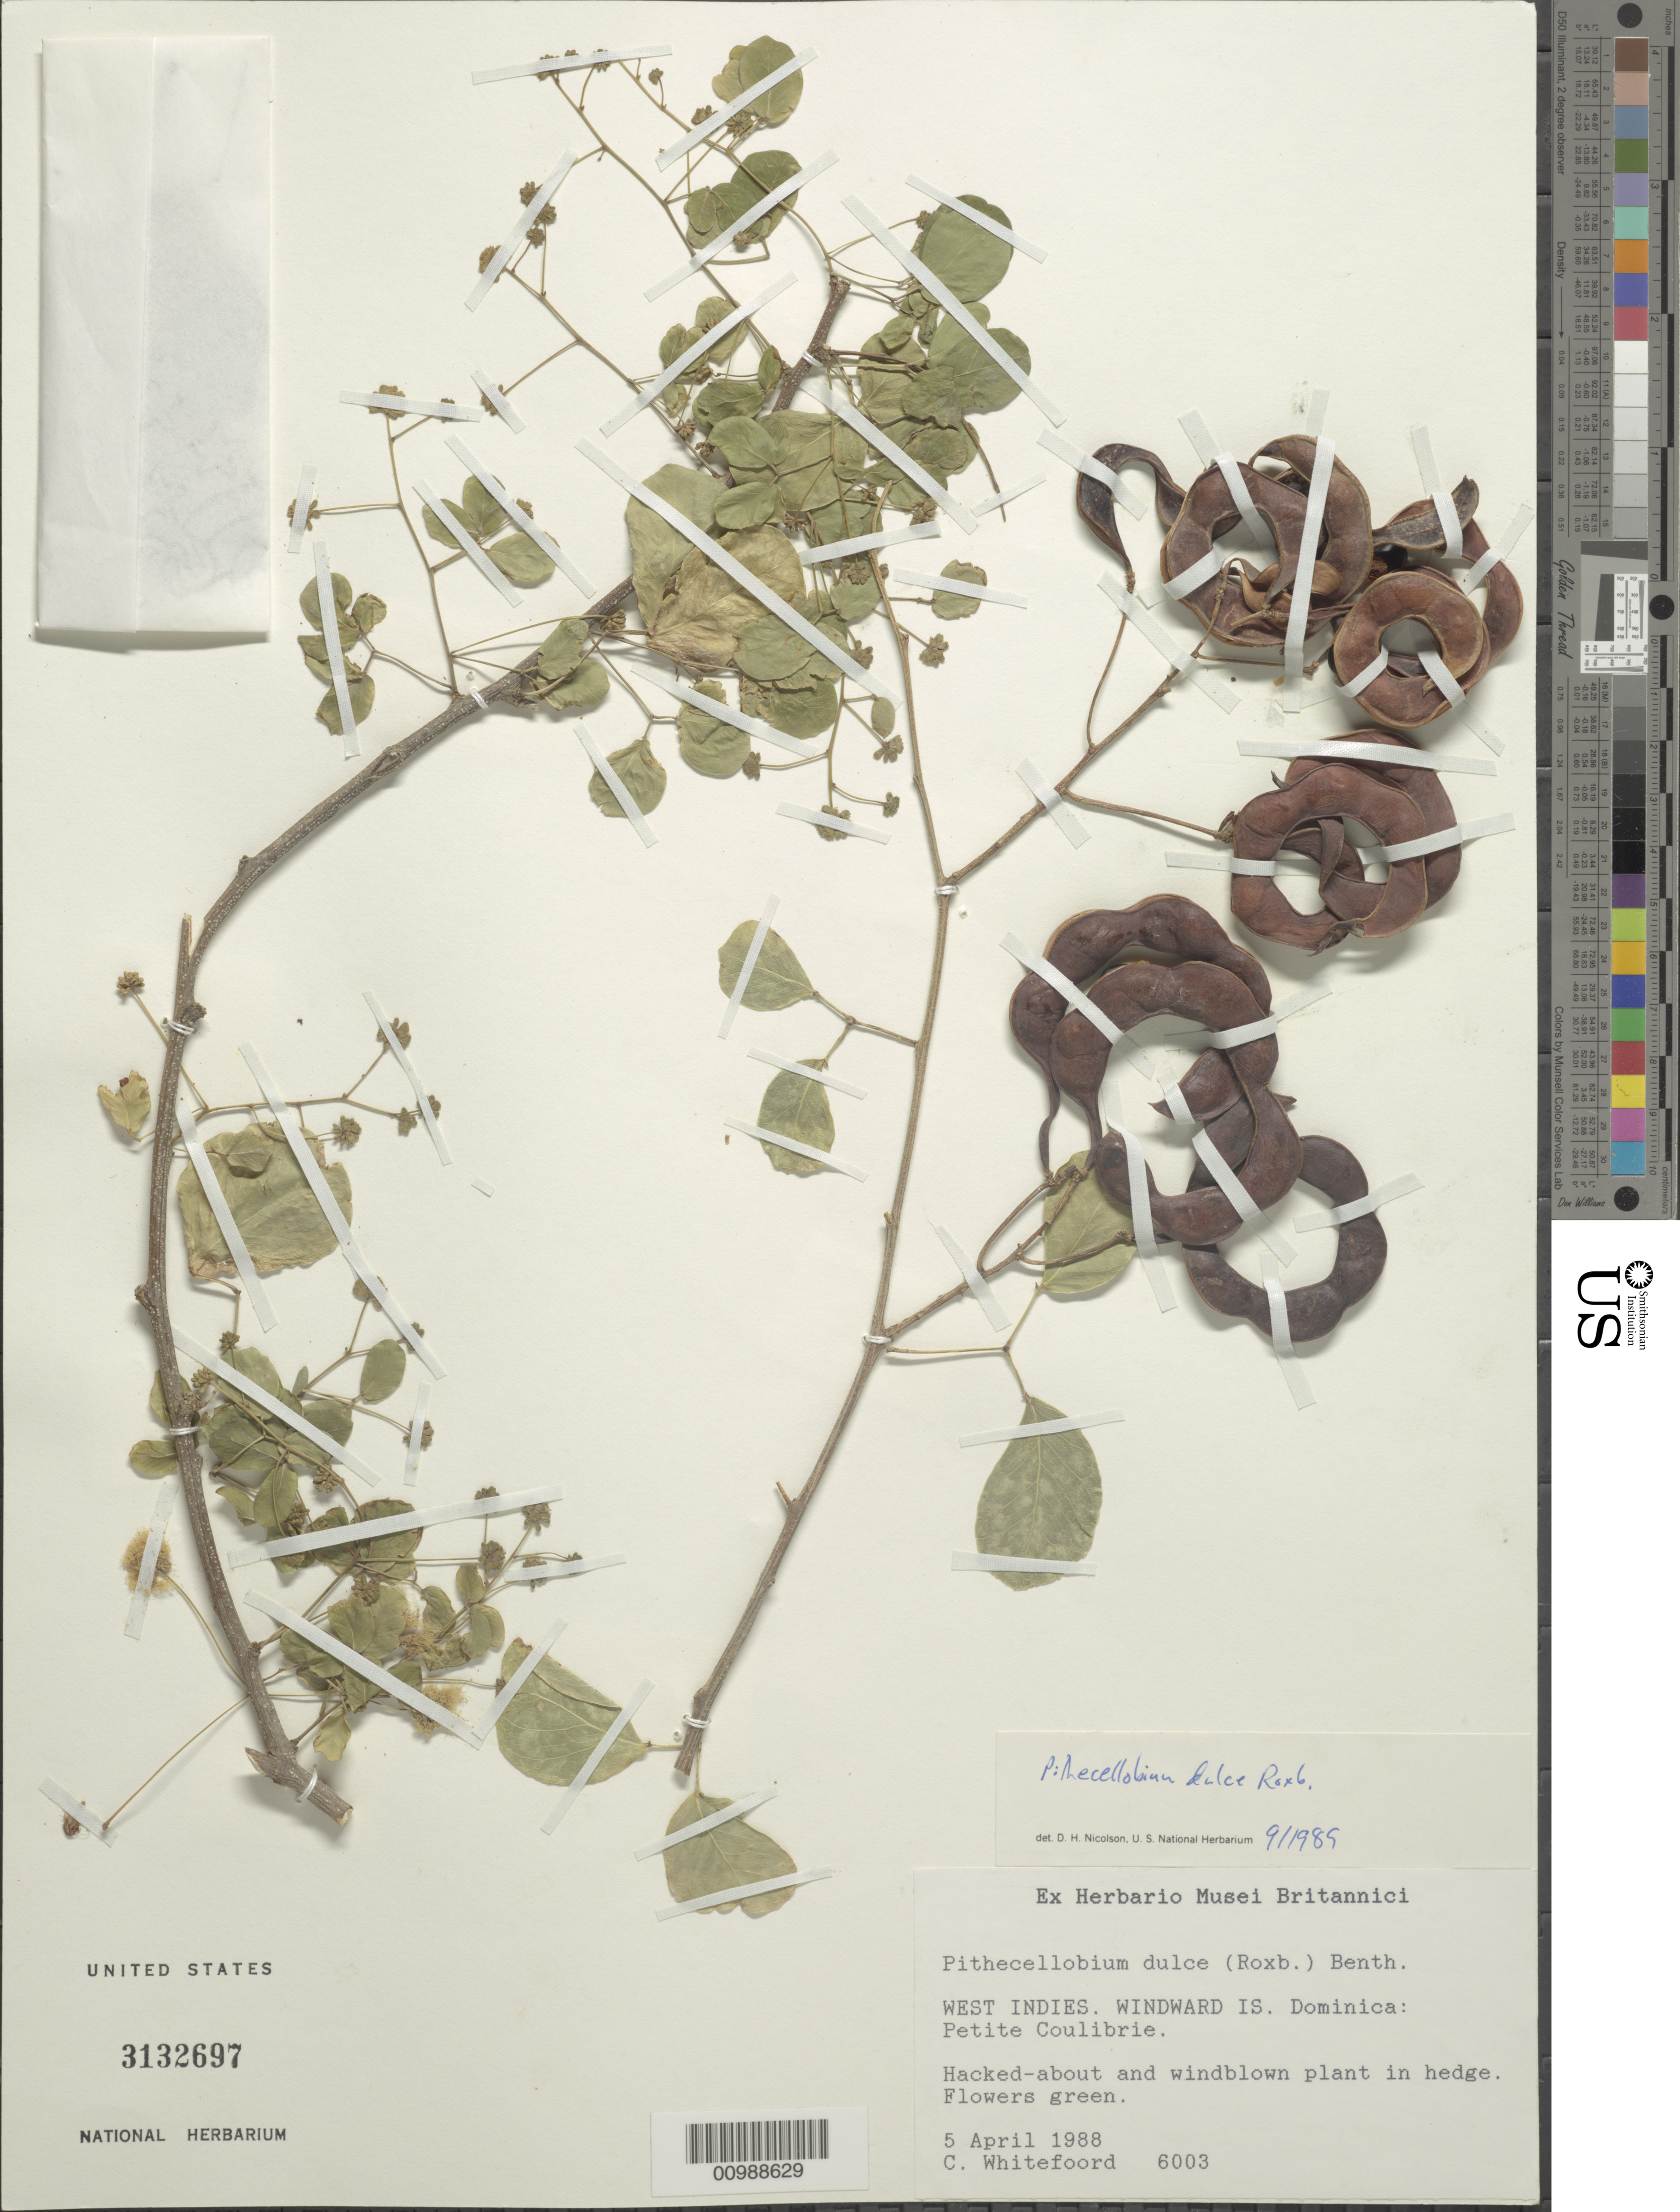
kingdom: Plantae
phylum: Tracheophyta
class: Magnoliopsida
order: Fabales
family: Fabaceae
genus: Pithecellobium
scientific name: Pithecellobium dulce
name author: (Roxb.) Benth.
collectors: C. Whitefoord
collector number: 6003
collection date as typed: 05 Apr 1988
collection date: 1988-04-05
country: Dominica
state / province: St. Mark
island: Dominica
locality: Windward Island Dominica; Petite Coulibrie.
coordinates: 0 N, 0 E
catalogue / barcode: US 3132697